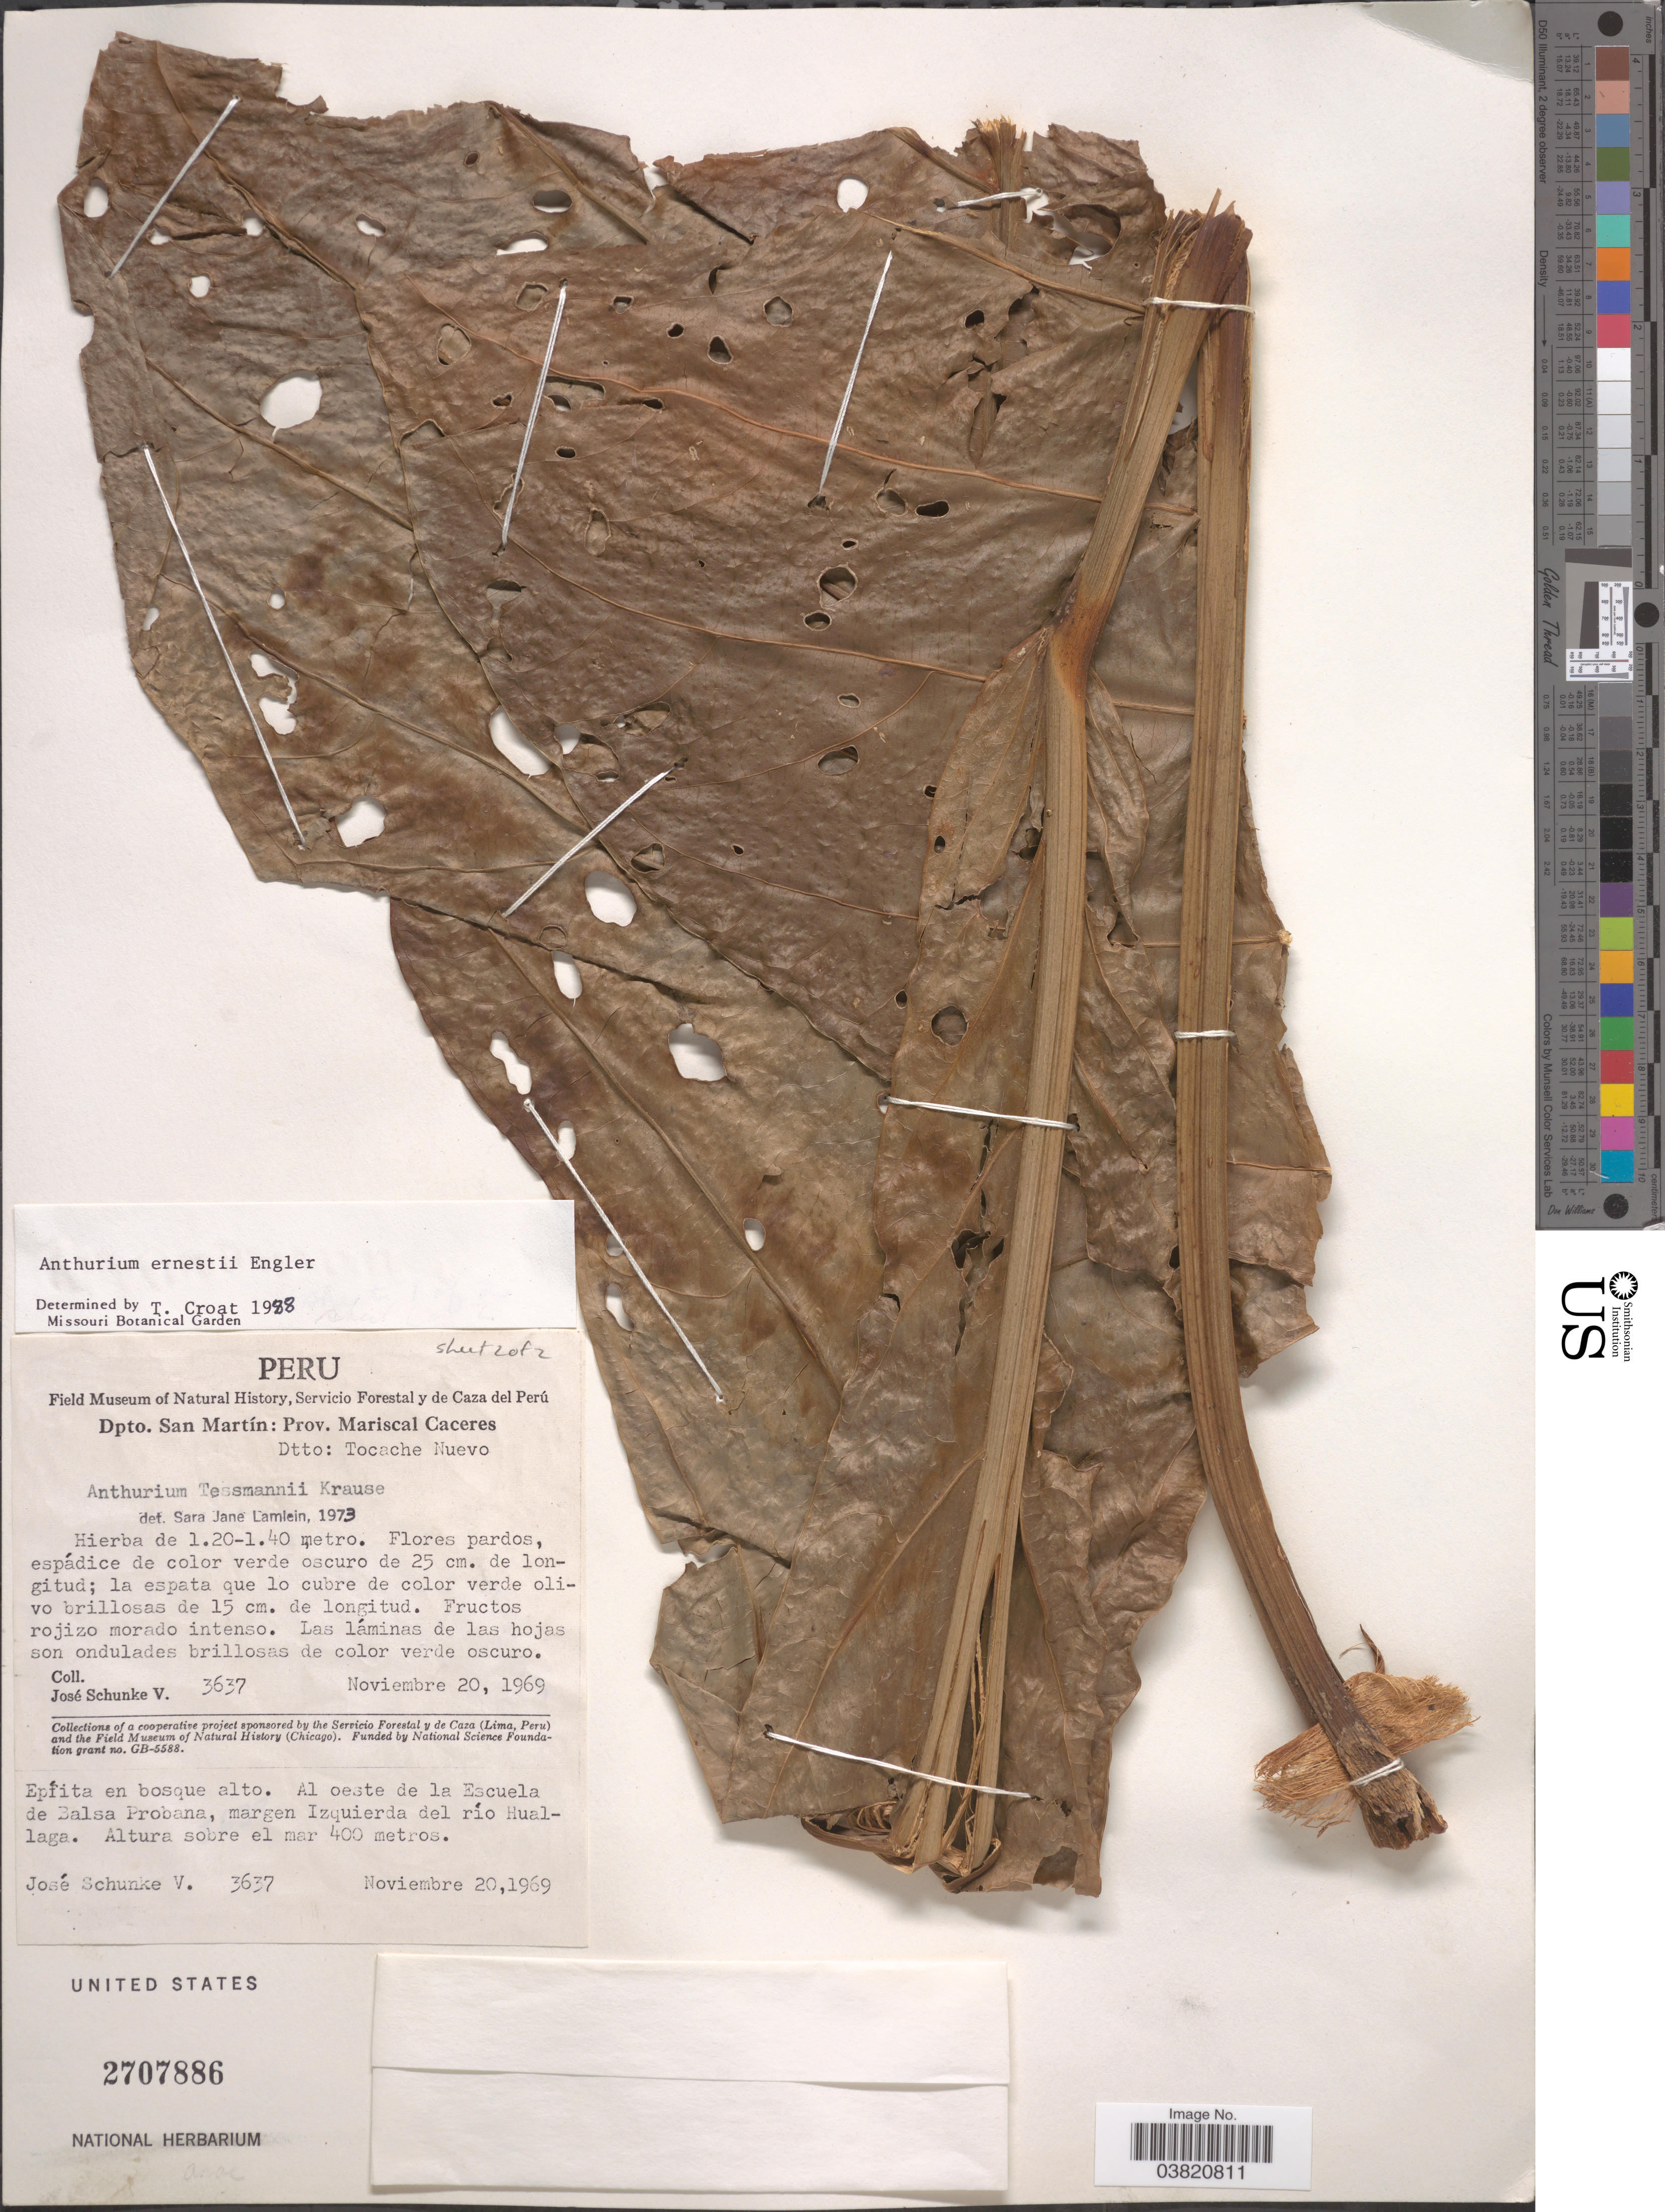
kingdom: Plantae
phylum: Tracheophyta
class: Liliopsida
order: Alismatales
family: Araceae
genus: Anthurium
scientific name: Anthurium eminens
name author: Schott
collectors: J. Schunke Vigo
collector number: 3637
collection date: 1969-11-20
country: Peru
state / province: San Martín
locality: Dpto. San Martín: Prov. Mariscal Caceres. Dtto: Tocache Nuevo. Al oeste de la Escuela de Balsa Probana, margen Izquierda del río Huallaga.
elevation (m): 400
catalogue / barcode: US 2707886